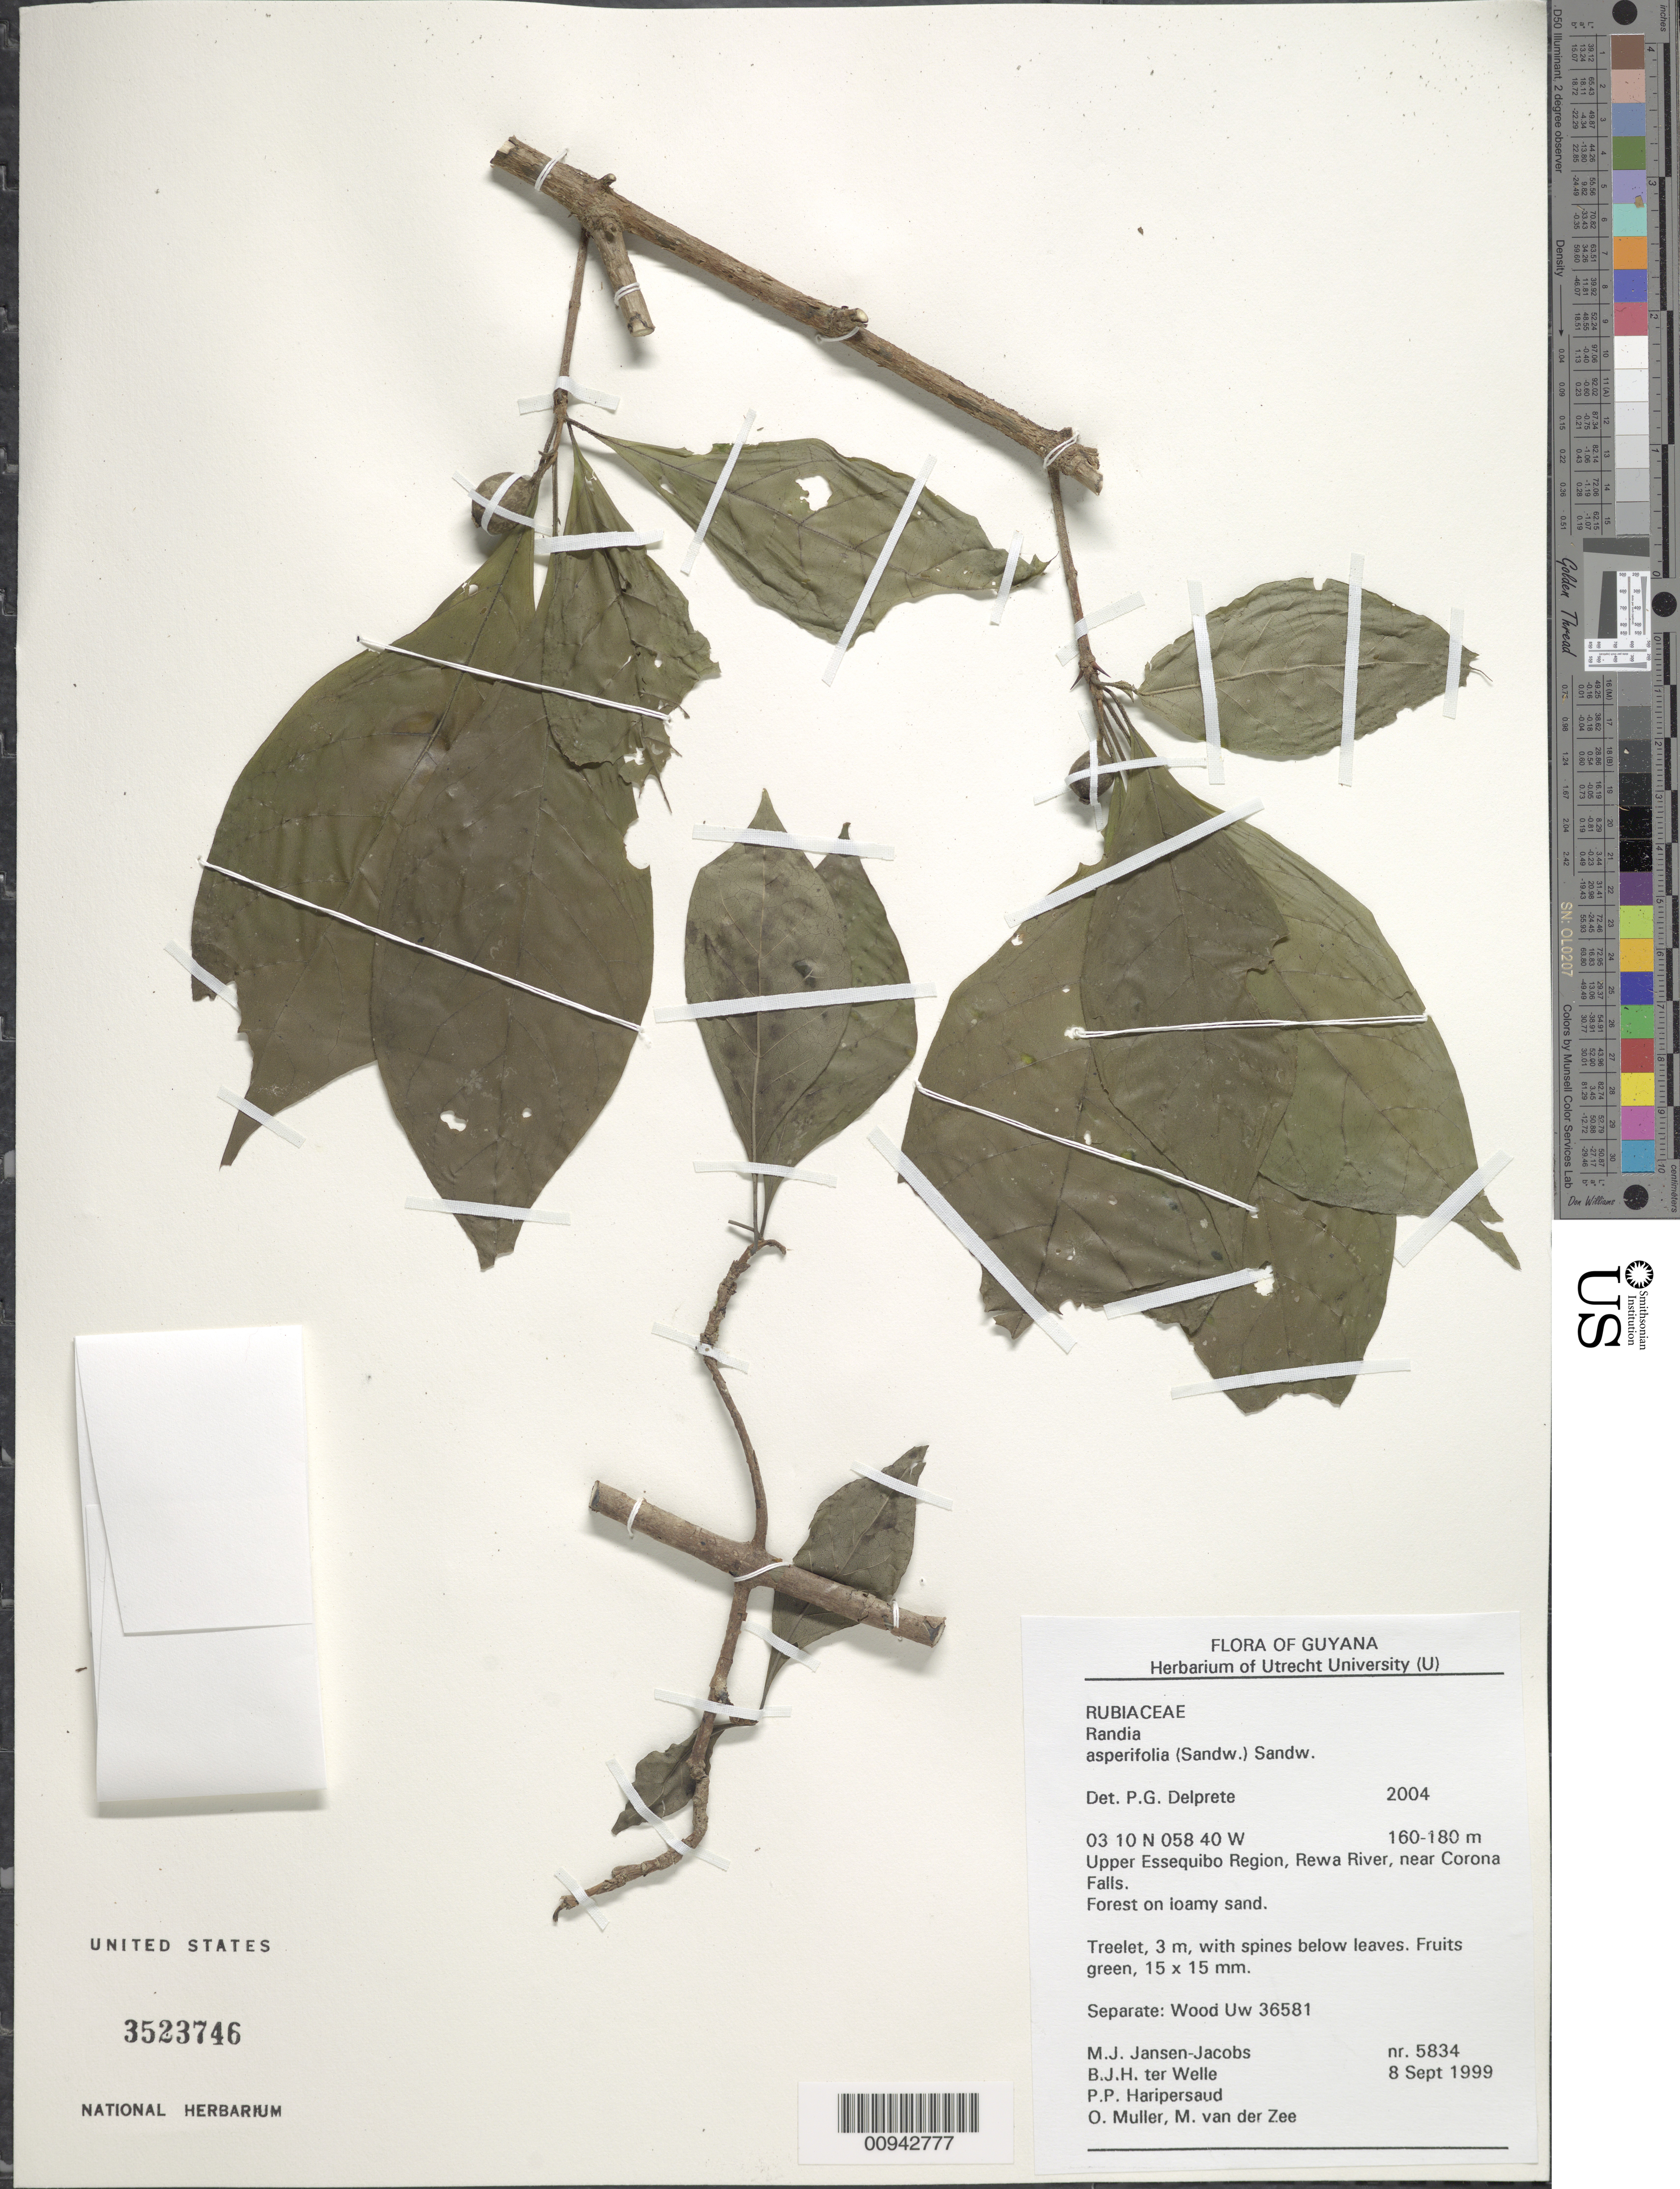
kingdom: Plantae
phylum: Tracheophyta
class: Magnoliopsida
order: Gentianales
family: Rubiaceae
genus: Randia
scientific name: Randia asperifolia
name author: (Sandwith) Sandwith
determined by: Delprete, P. G., Herb. de Guyane Cay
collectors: M. J. Jansen-Jacobs, B. Welle, P. Haripersaud, O. Muller & M. van der Zee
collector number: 5834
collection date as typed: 8-Sep-99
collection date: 1999-09-08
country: Guyana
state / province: U. Takutu-U. Essequibo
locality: Upper Essequibo Region, Rewa River, near Corona Falls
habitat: Forest on loamy sand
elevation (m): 160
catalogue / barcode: US 3523746